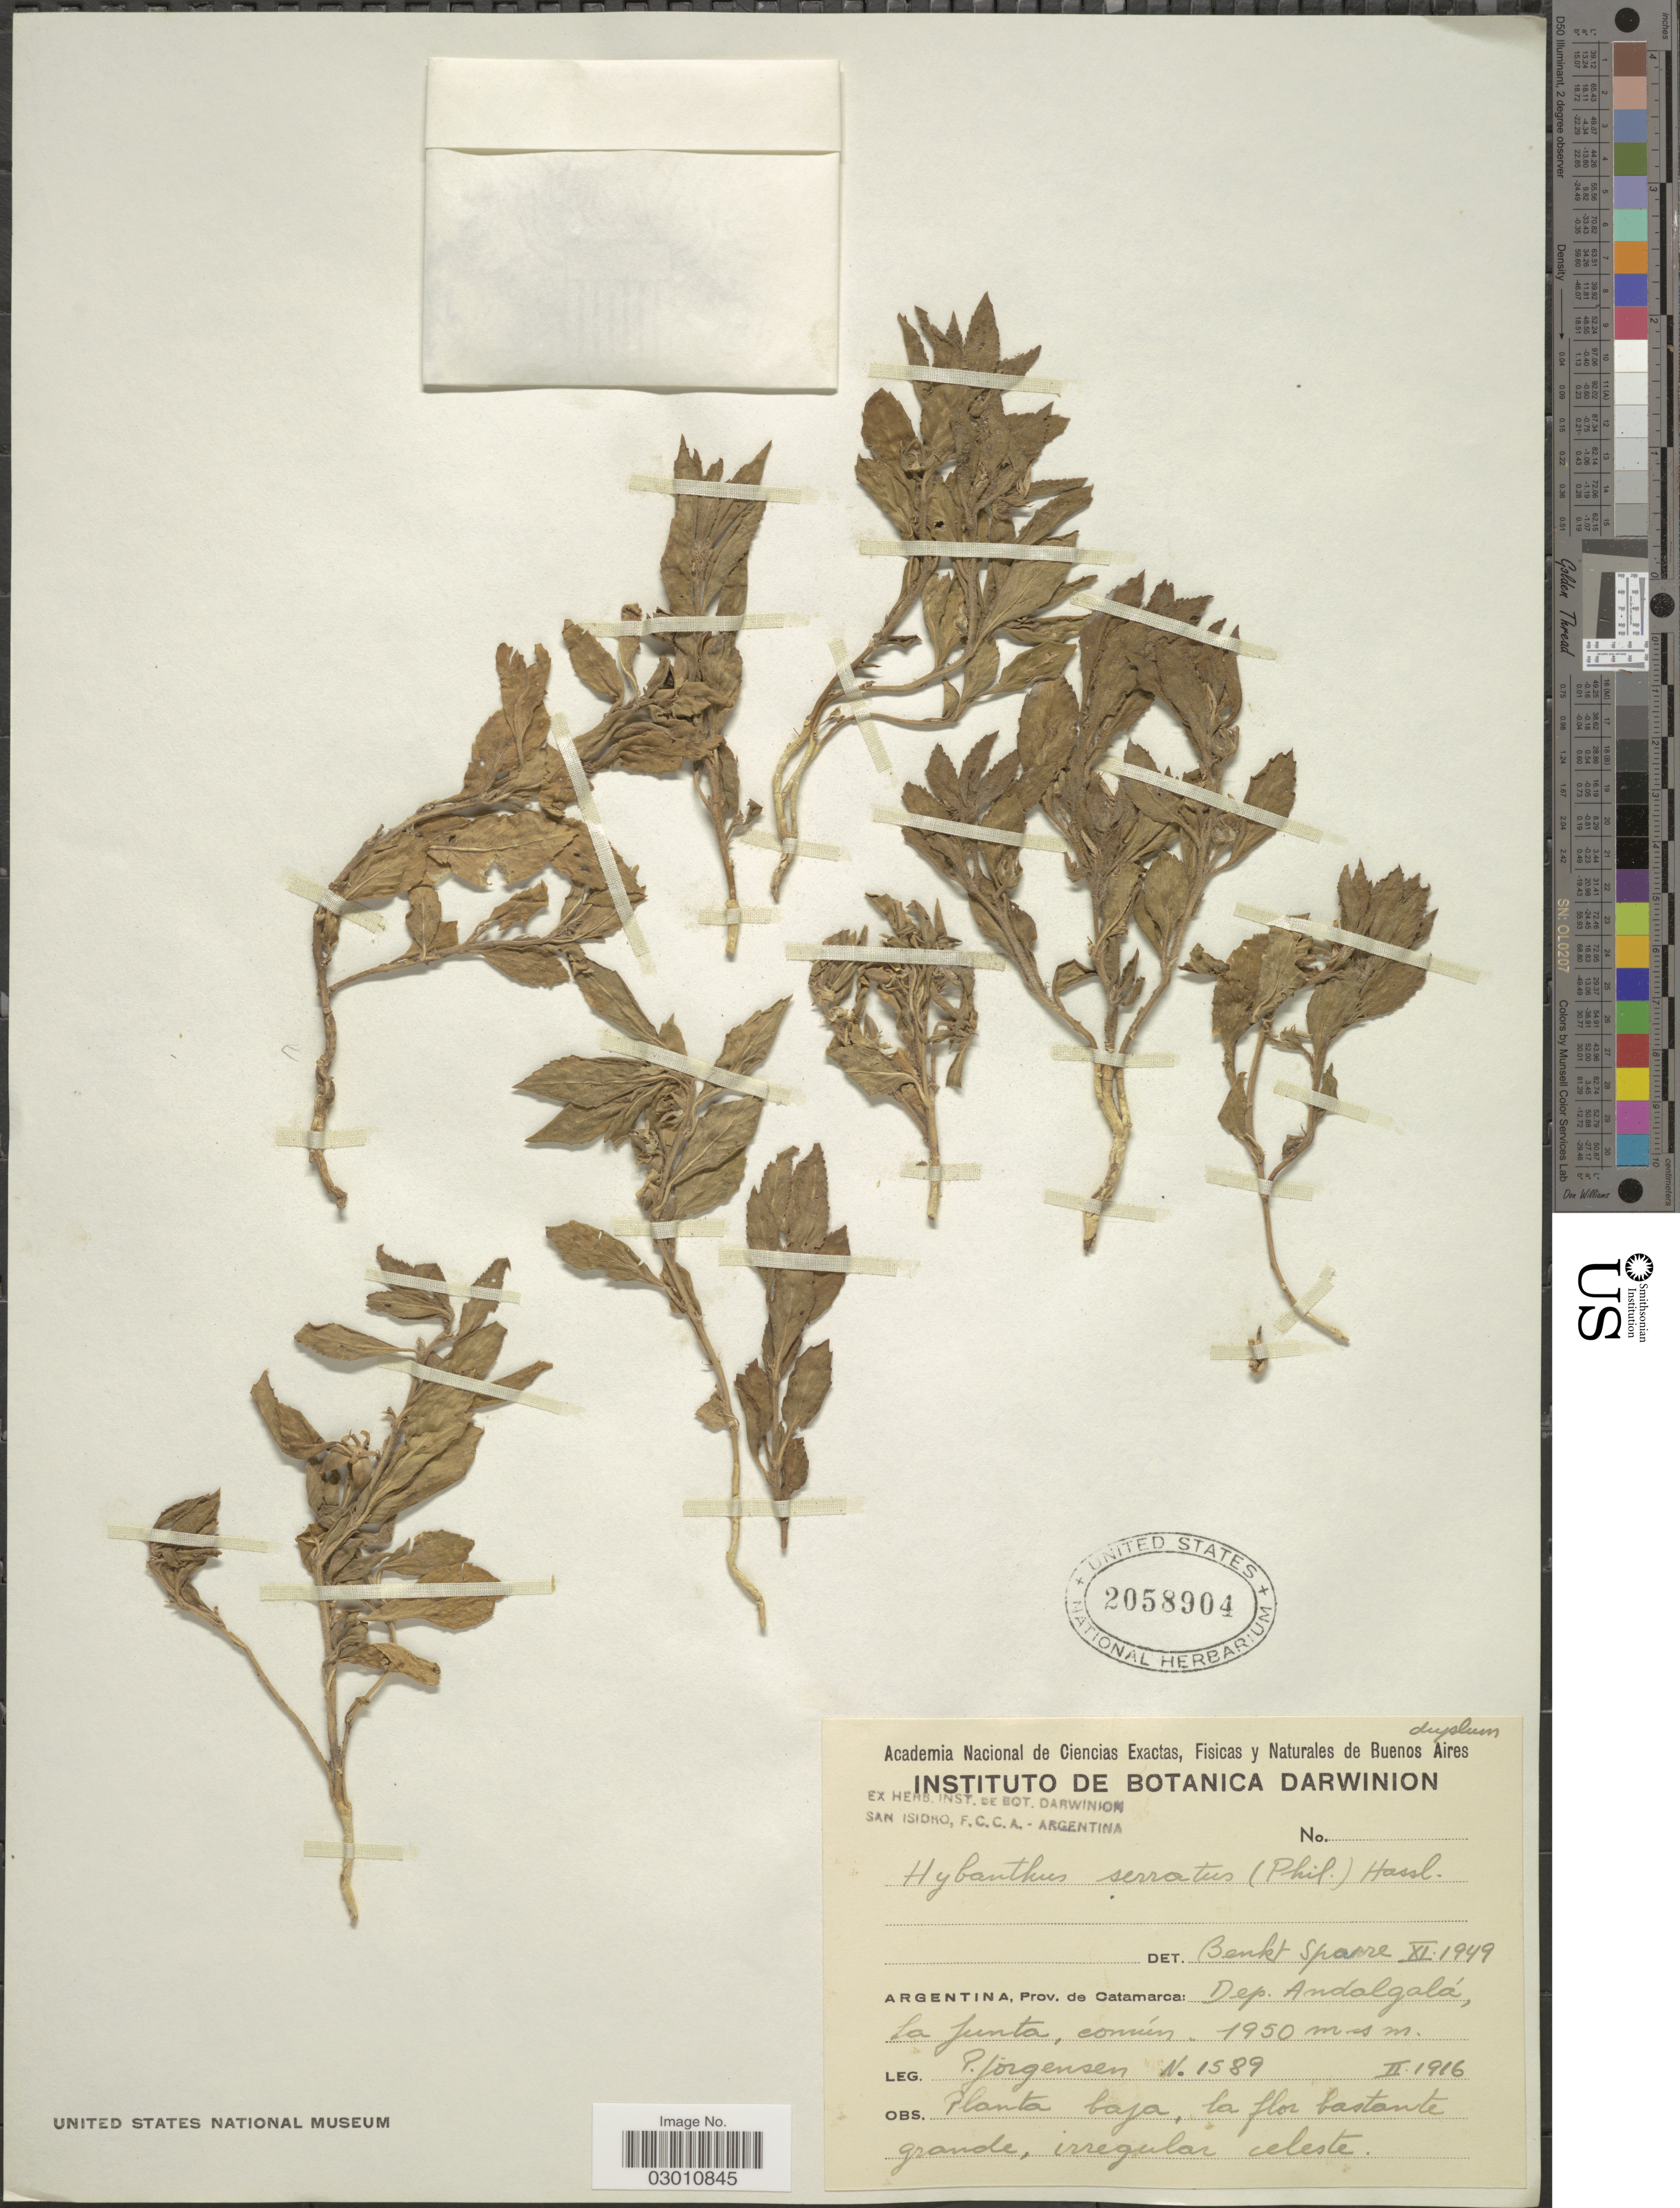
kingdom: Plantae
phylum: Tracheophyta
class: Magnoliopsida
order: Malpighiales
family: Violaceae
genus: Pombalia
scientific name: Pombalia serrata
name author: (Phil.) Paula-Souza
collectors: P. Jörgensen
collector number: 1589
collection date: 1916-02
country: Argentina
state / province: Catamarca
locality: Dep. Andalgalá, La Junta, común.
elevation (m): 1950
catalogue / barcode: US 2058904